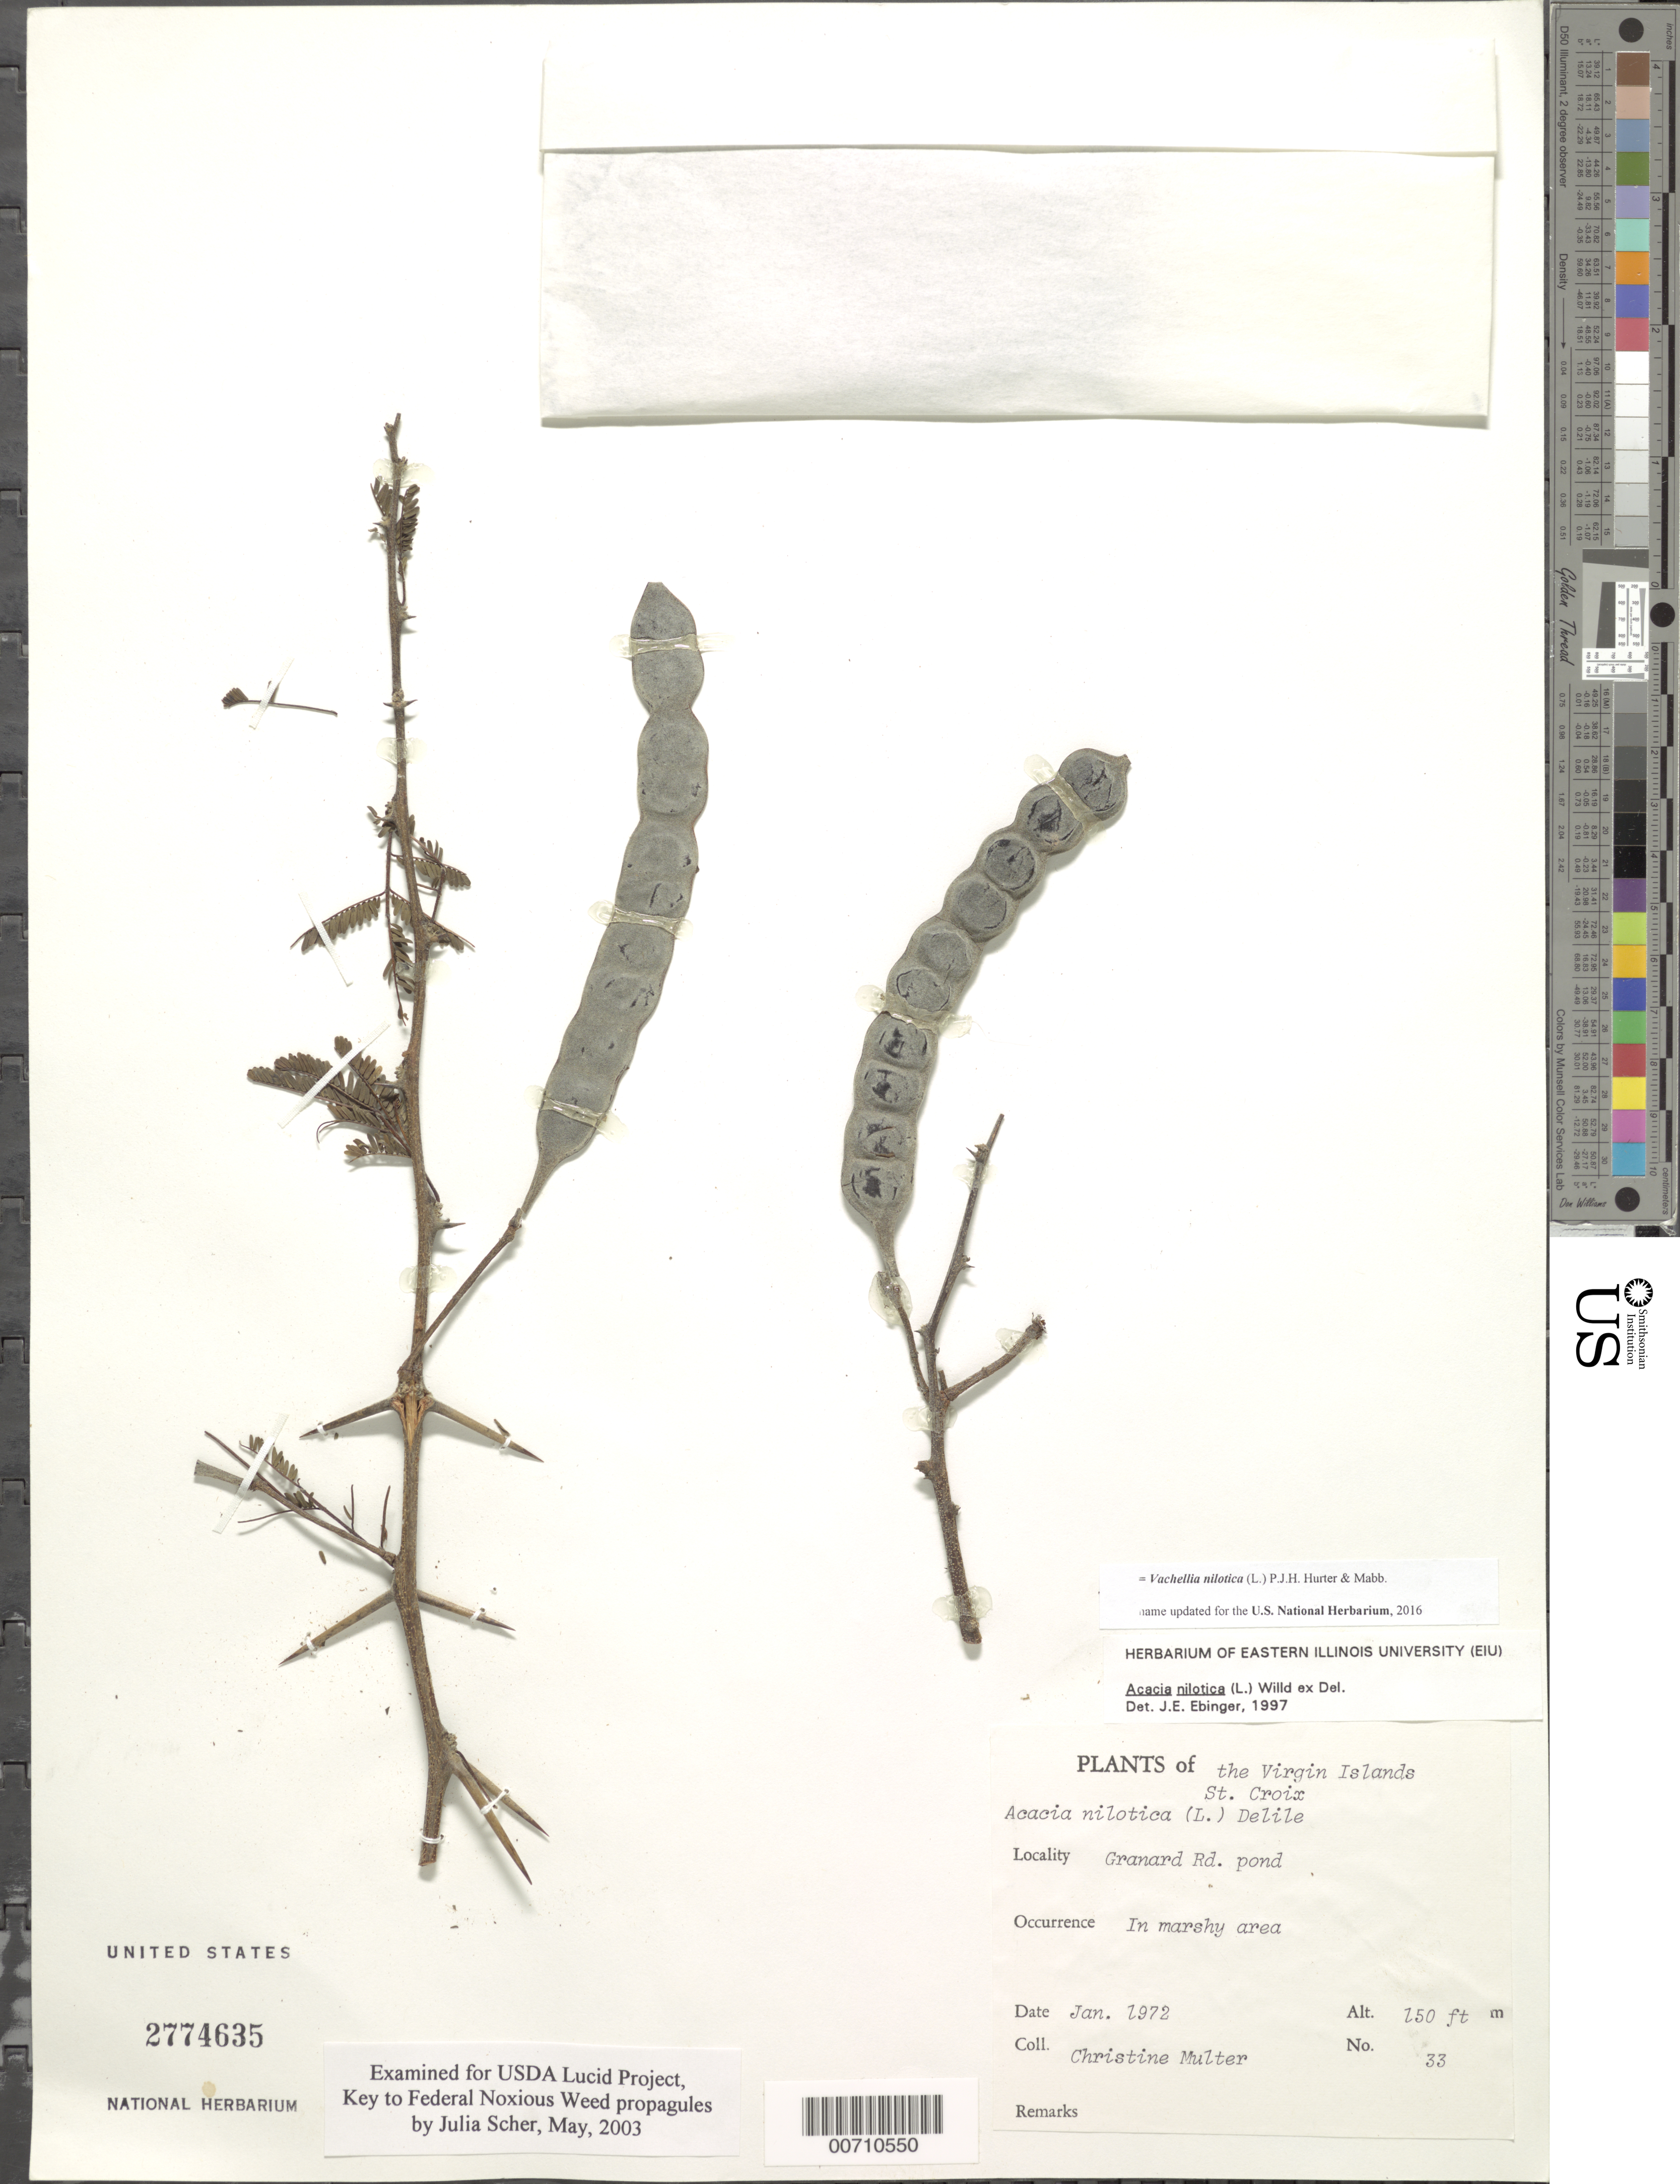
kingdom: Plantae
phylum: Tracheophyta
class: Magnoliopsida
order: Fabales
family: Fabaceae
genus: Vachellia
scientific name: Vachellia nilotica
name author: (L.) P.J.H. Hurter & Mabb.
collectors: C. Multer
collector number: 33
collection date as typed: Jan 1972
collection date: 1972-01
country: U.S. Virgin Islands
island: St. Croix Island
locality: Granard Rd. pond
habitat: In marshy area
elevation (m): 46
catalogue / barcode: US 2774635